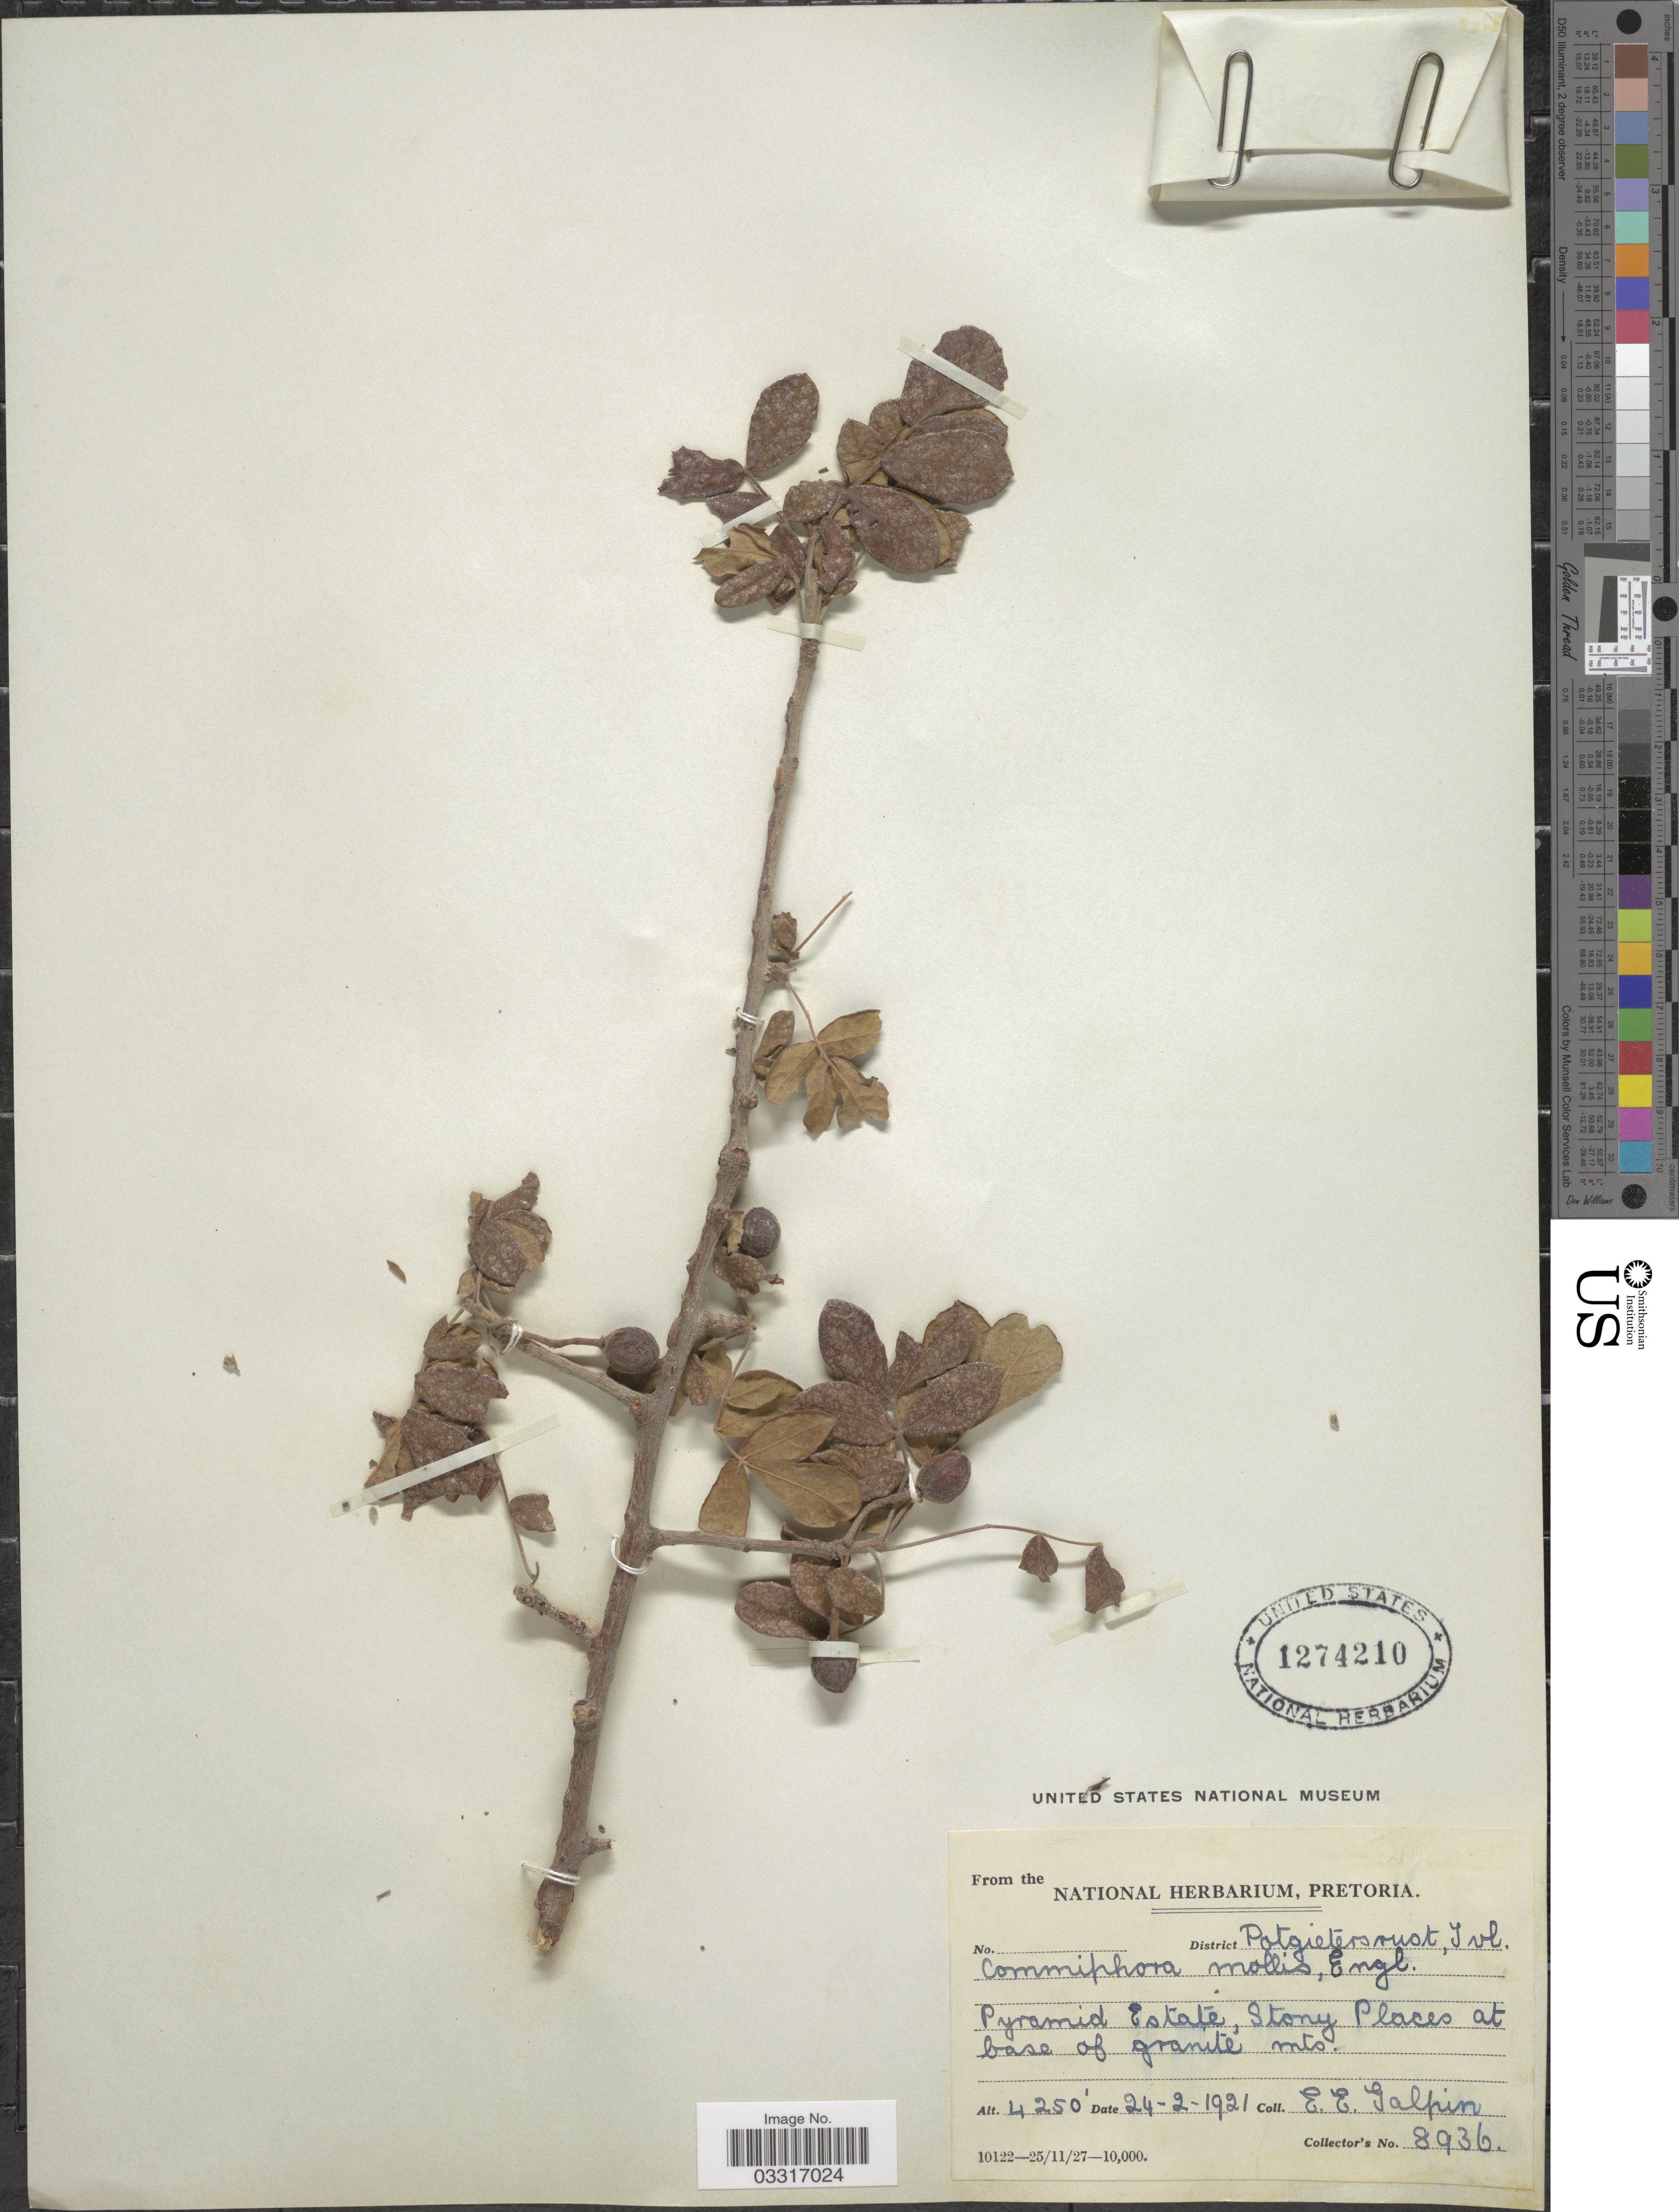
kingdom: Plantae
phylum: Tracheophyta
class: Magnoliopsida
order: Sapindales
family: Burseraceae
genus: Commiphora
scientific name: Commiphora mollis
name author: (Oliv.) Engl.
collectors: E. Galpin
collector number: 8936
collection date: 1921-02-24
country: South Africa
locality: District Potgietersrust, Tvl. Pyramid Estate, Stony Places at base of granite mts.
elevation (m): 4250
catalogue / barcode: US 1274210